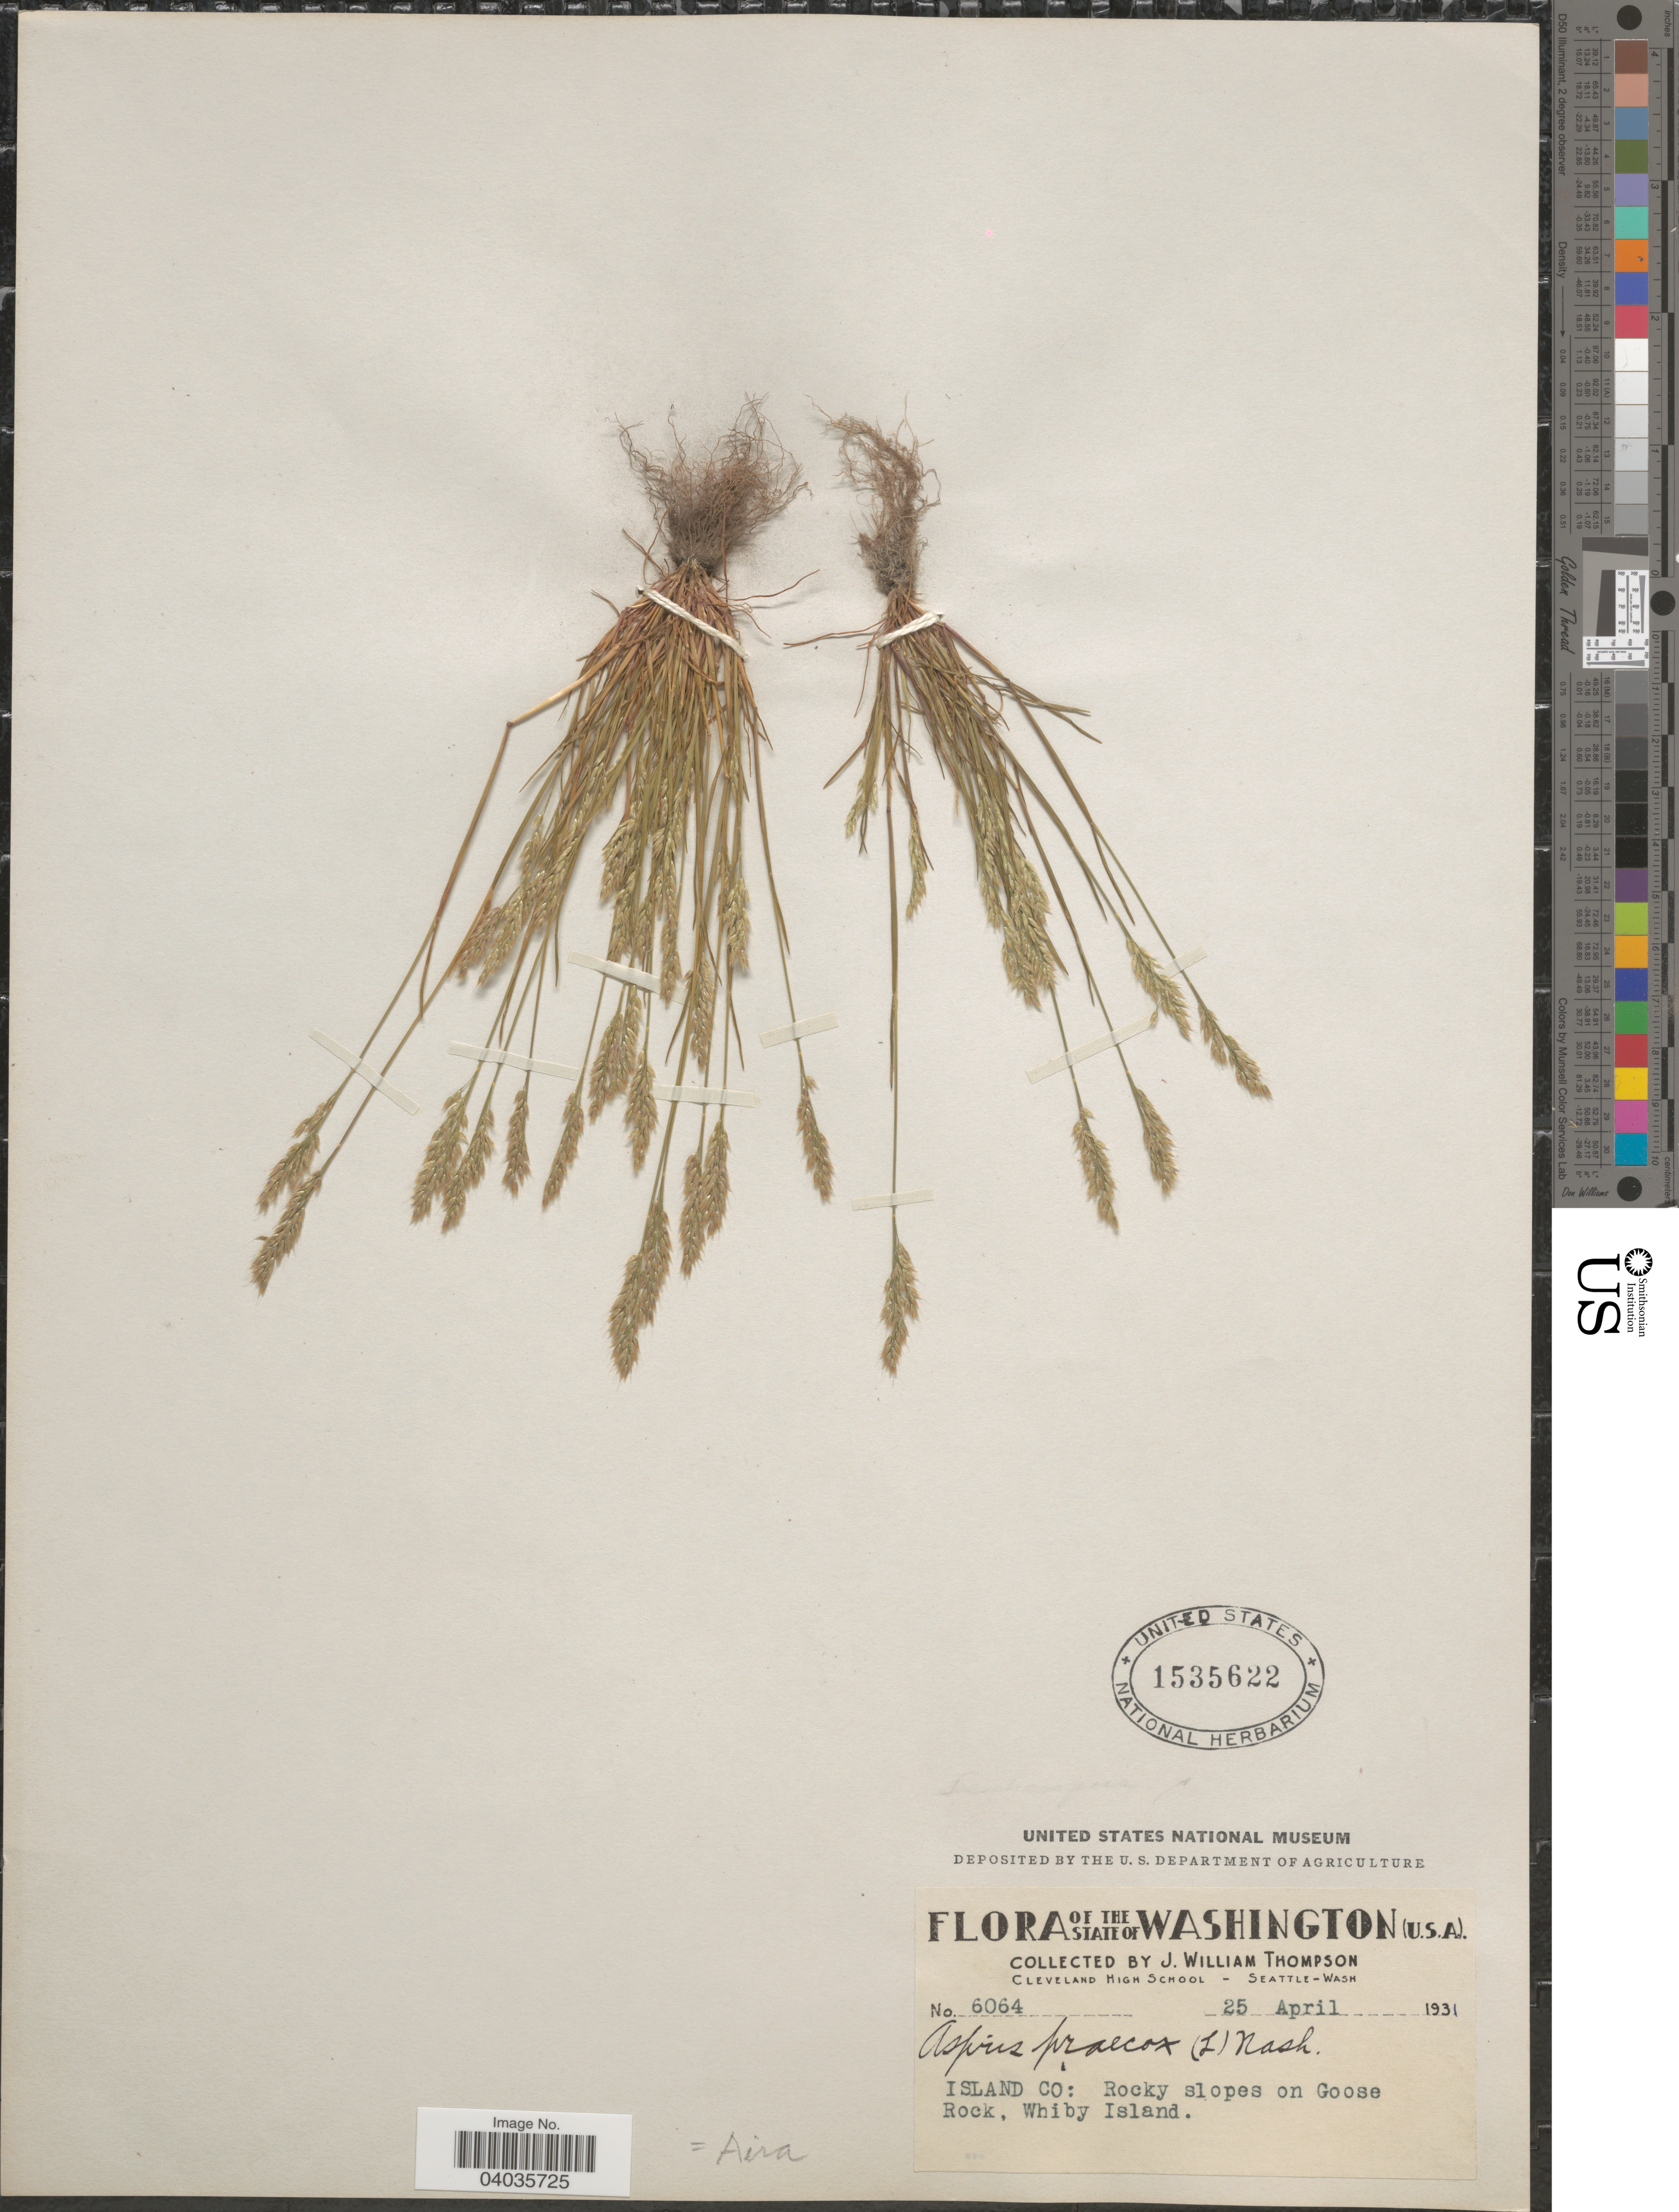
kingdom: Plantae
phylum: Tracheophyta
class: Liliopsida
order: Poales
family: Poaceae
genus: Aira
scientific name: Aira praecox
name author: L.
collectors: J. W. Thompson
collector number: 6064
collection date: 1931-04-25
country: United States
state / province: Washington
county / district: Island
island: Whidbey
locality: Island Co: Rocky slopes on Goose Rock, Whiby Island.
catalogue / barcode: US 1535622